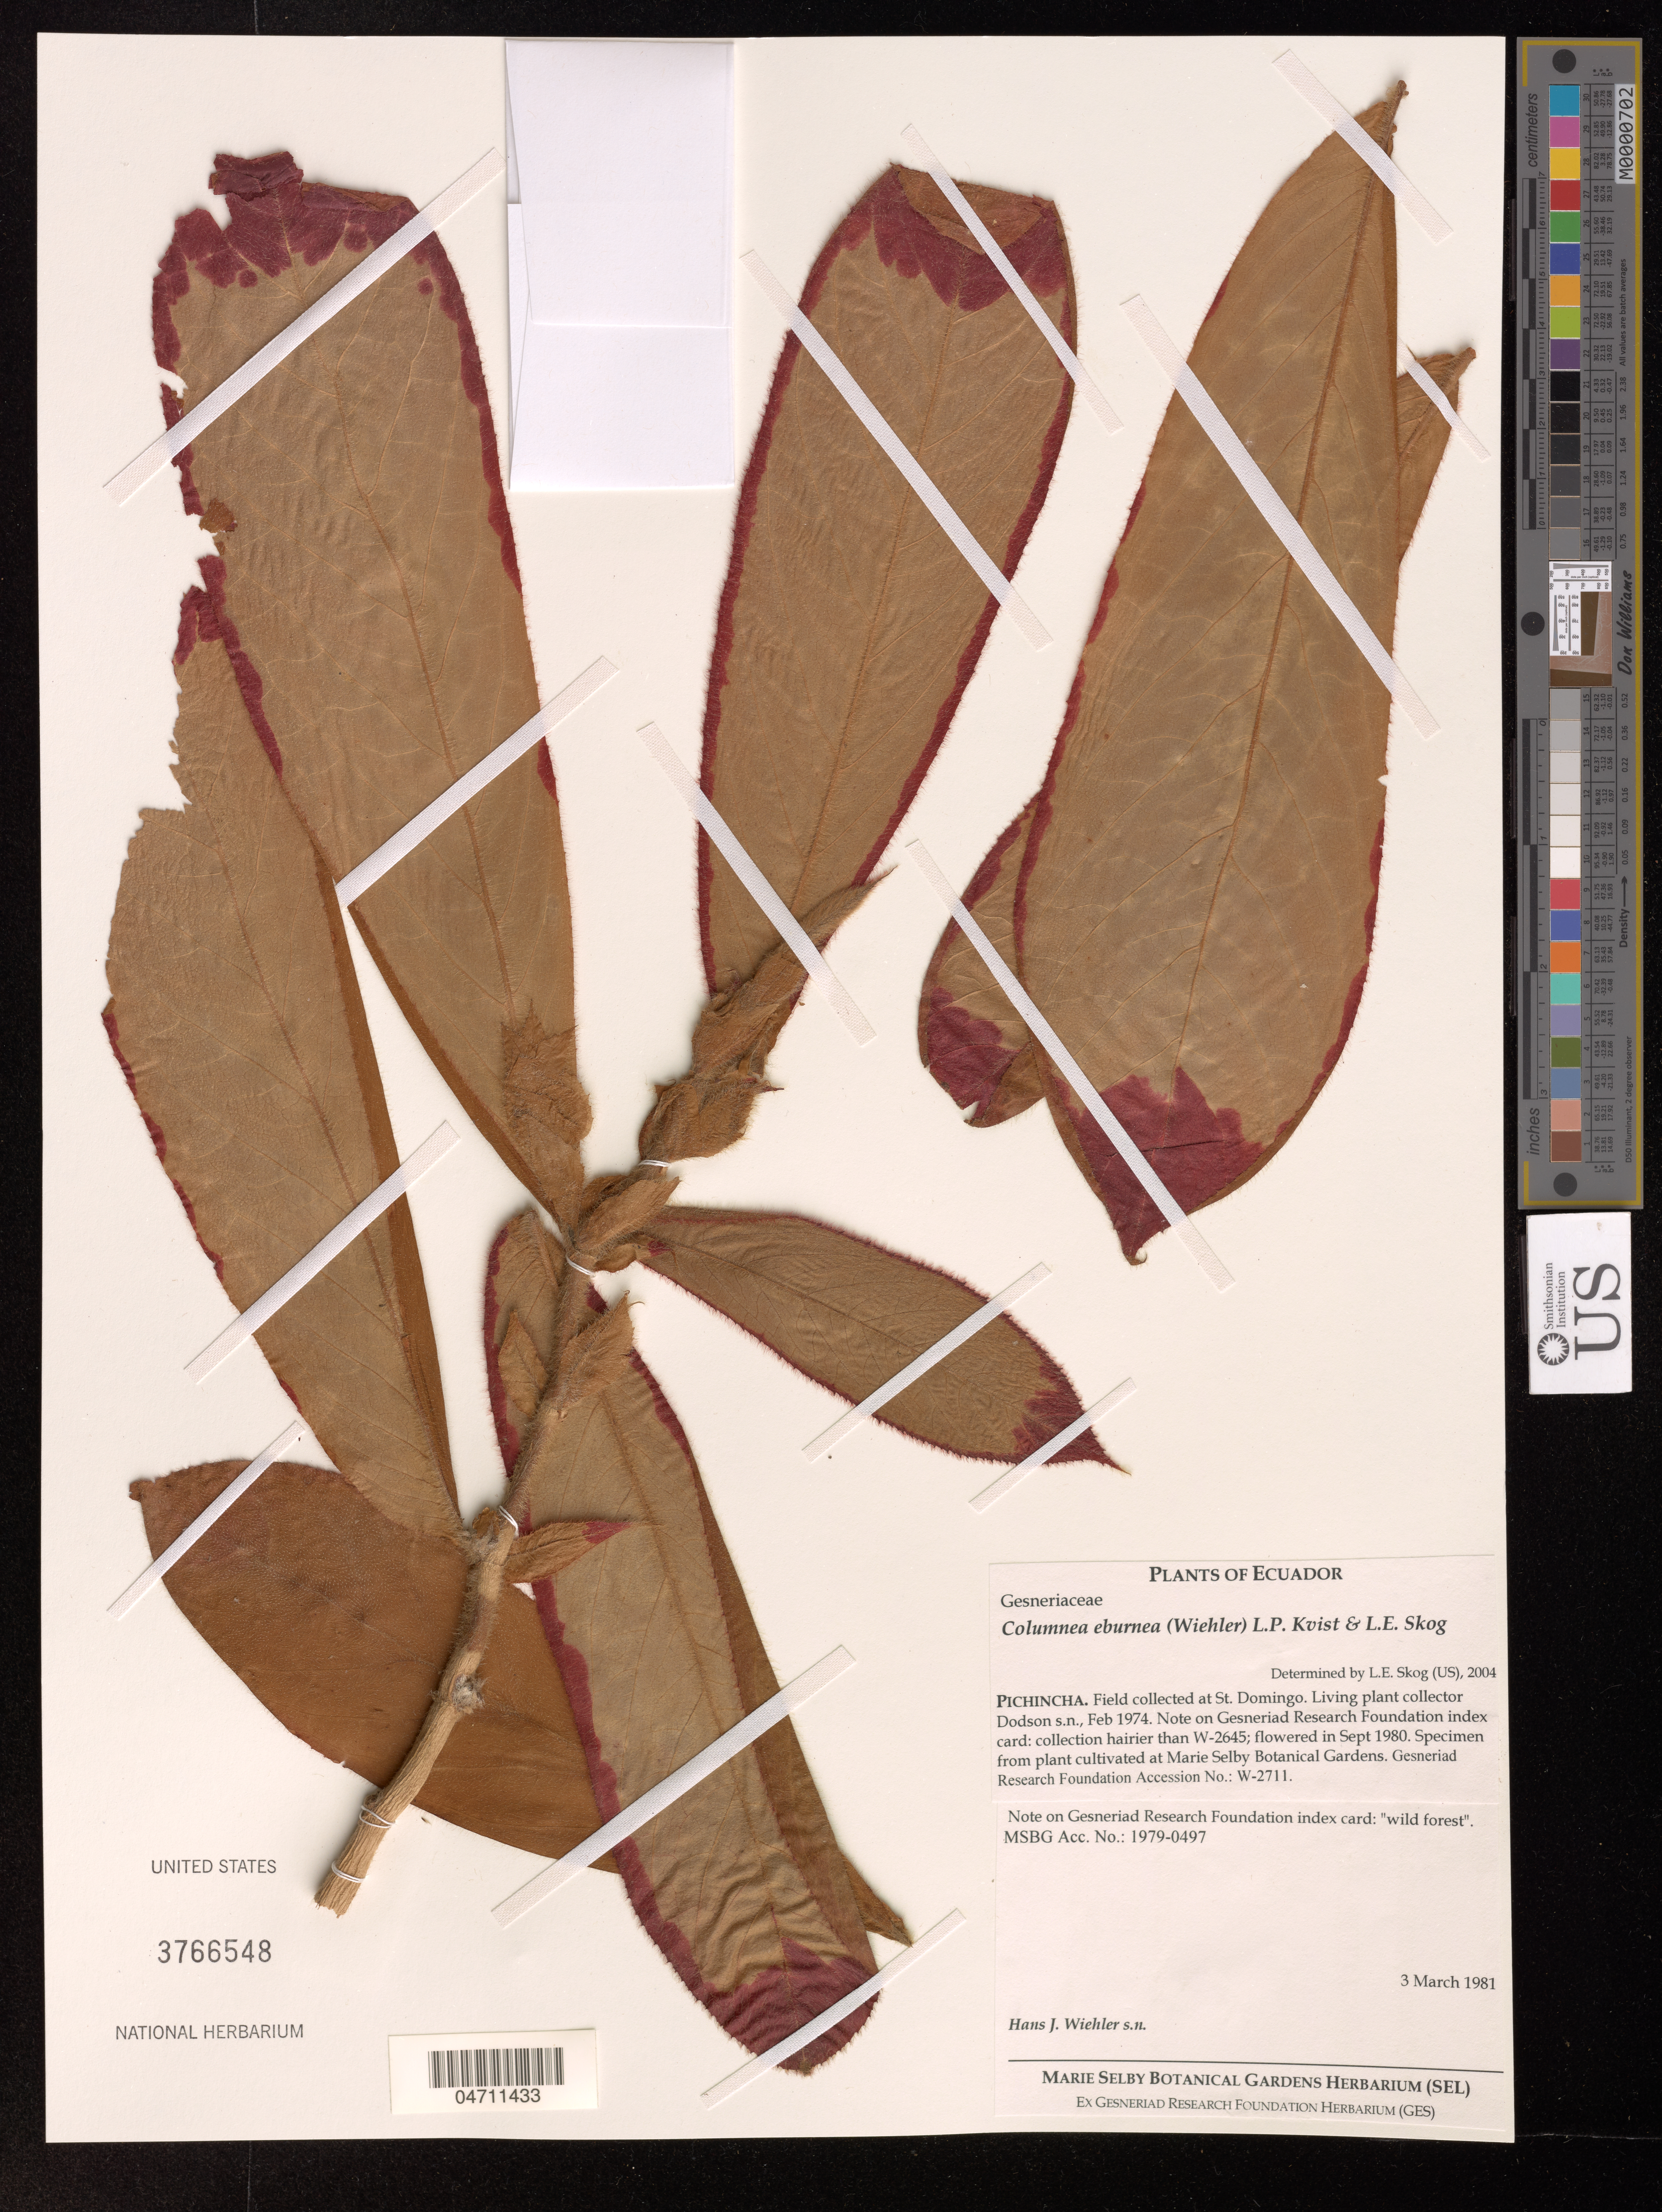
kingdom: Plantae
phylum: Tracheophyta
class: Magnoliopsida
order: Lamiales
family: Gesneriaceae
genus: Columnea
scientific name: Columnea eburnea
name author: (Wiehler) L.P. Kvist & L.E. Skog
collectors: H. Wiehler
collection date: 1981-03-03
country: Ecuador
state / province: Pichincha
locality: At St. Domingo.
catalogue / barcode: US 3766548